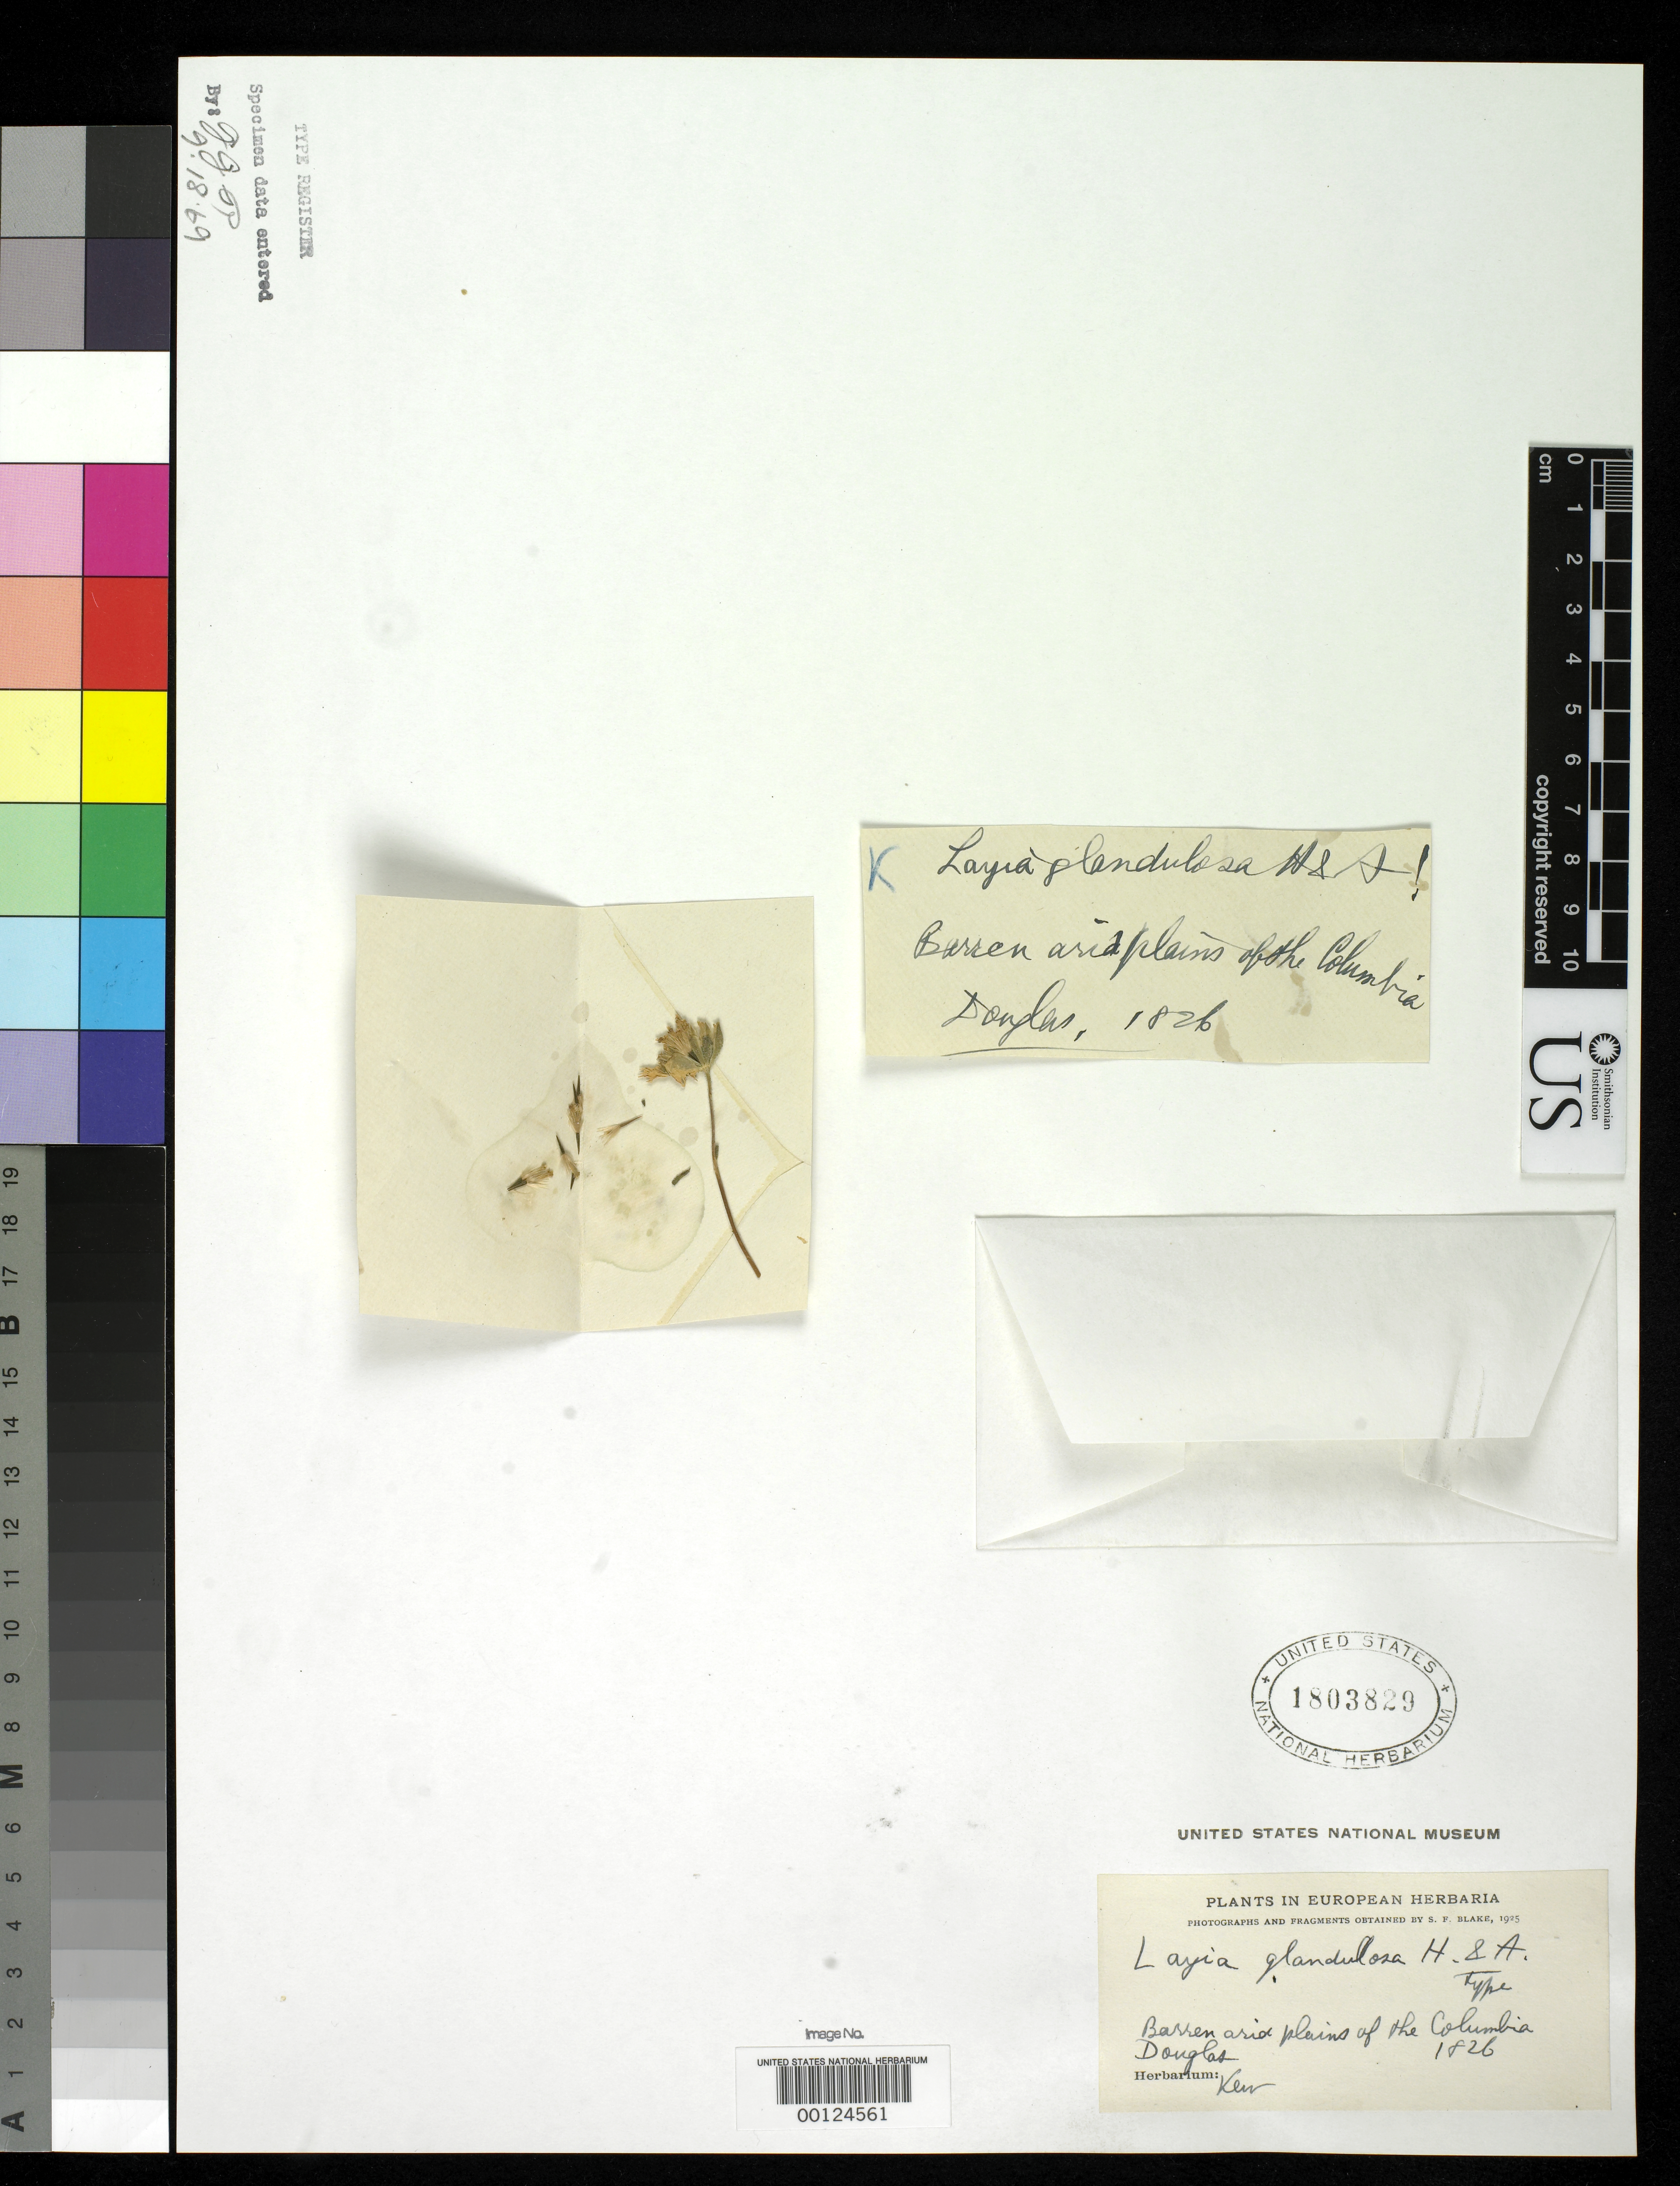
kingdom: Plantae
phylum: Tracheophyta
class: Magnoliopsida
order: Asterales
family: Asteraceae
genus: Layia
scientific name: Layia glandulosa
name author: Hook. & Arn.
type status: Type Material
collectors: D. Douglas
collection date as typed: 1826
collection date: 1826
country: United States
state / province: Washington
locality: Colombia.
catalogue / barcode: US 1803829